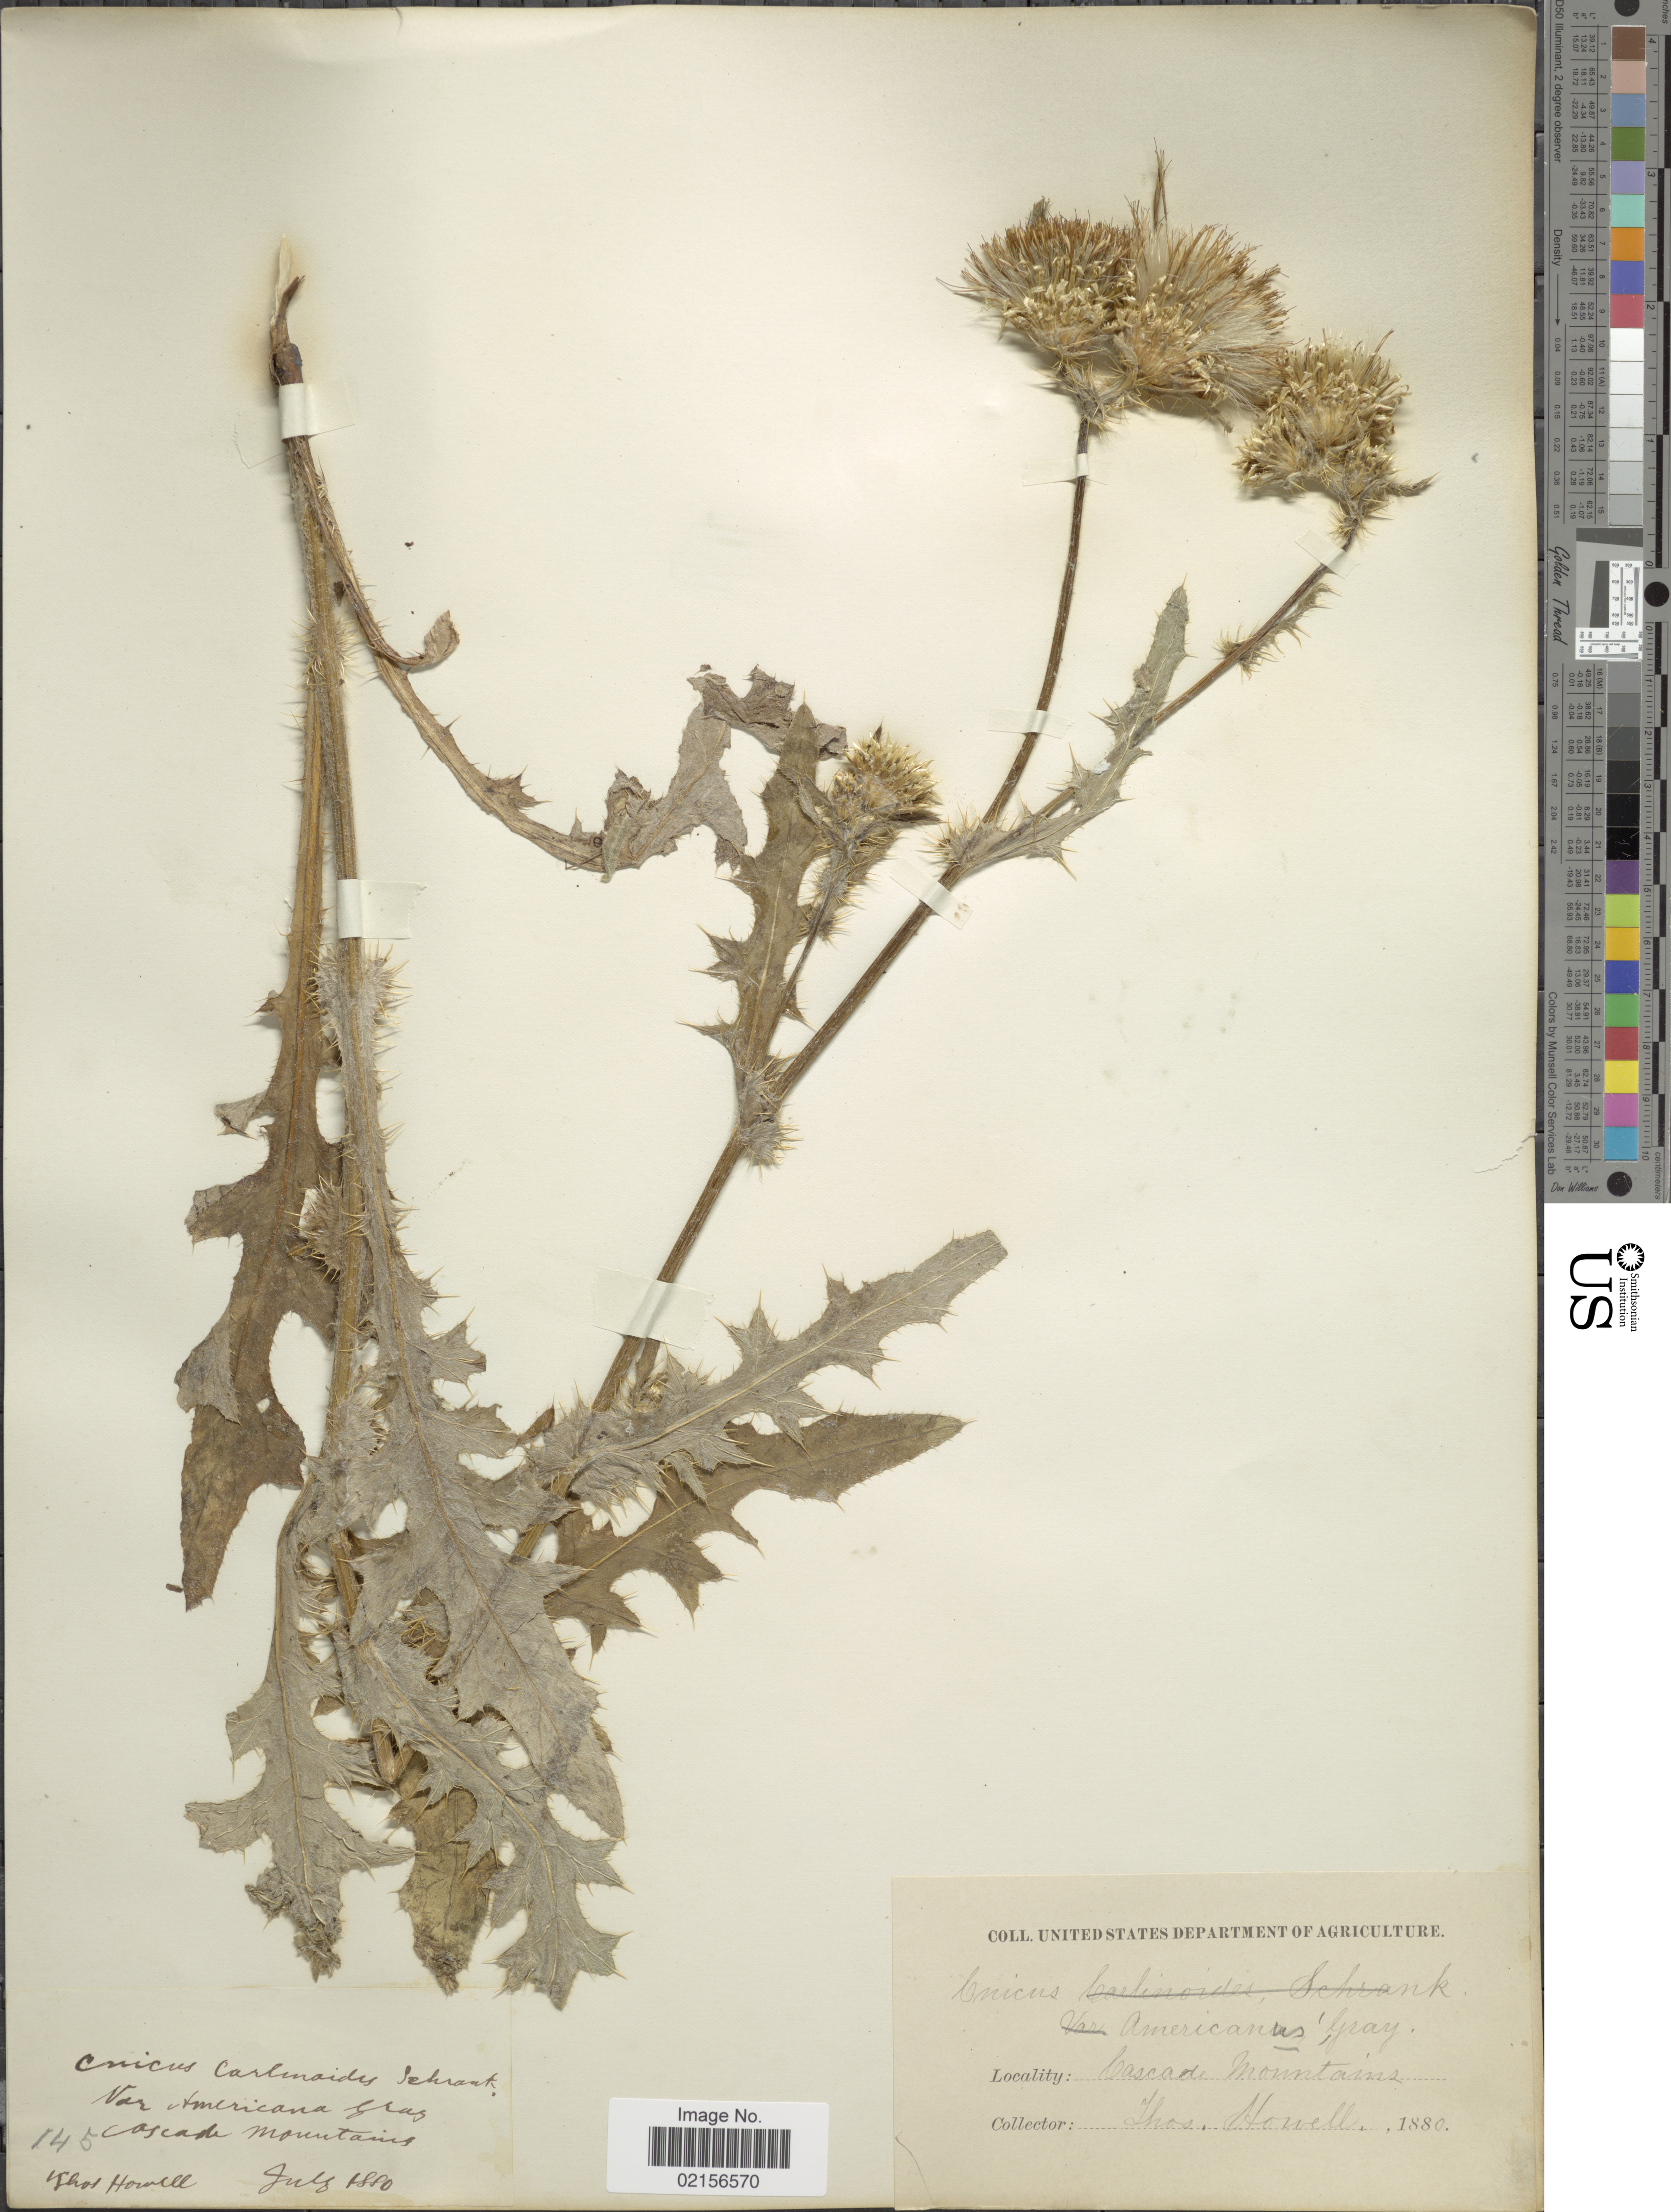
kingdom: Plantae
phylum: Tracheophyta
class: Magnoliopsida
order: Asterales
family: Asteraceae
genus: Cirsium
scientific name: Cirsium remotifolium var. odontolepis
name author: Petr.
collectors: T. Howell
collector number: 145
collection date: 1880-07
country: United States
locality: Cascade Mountains